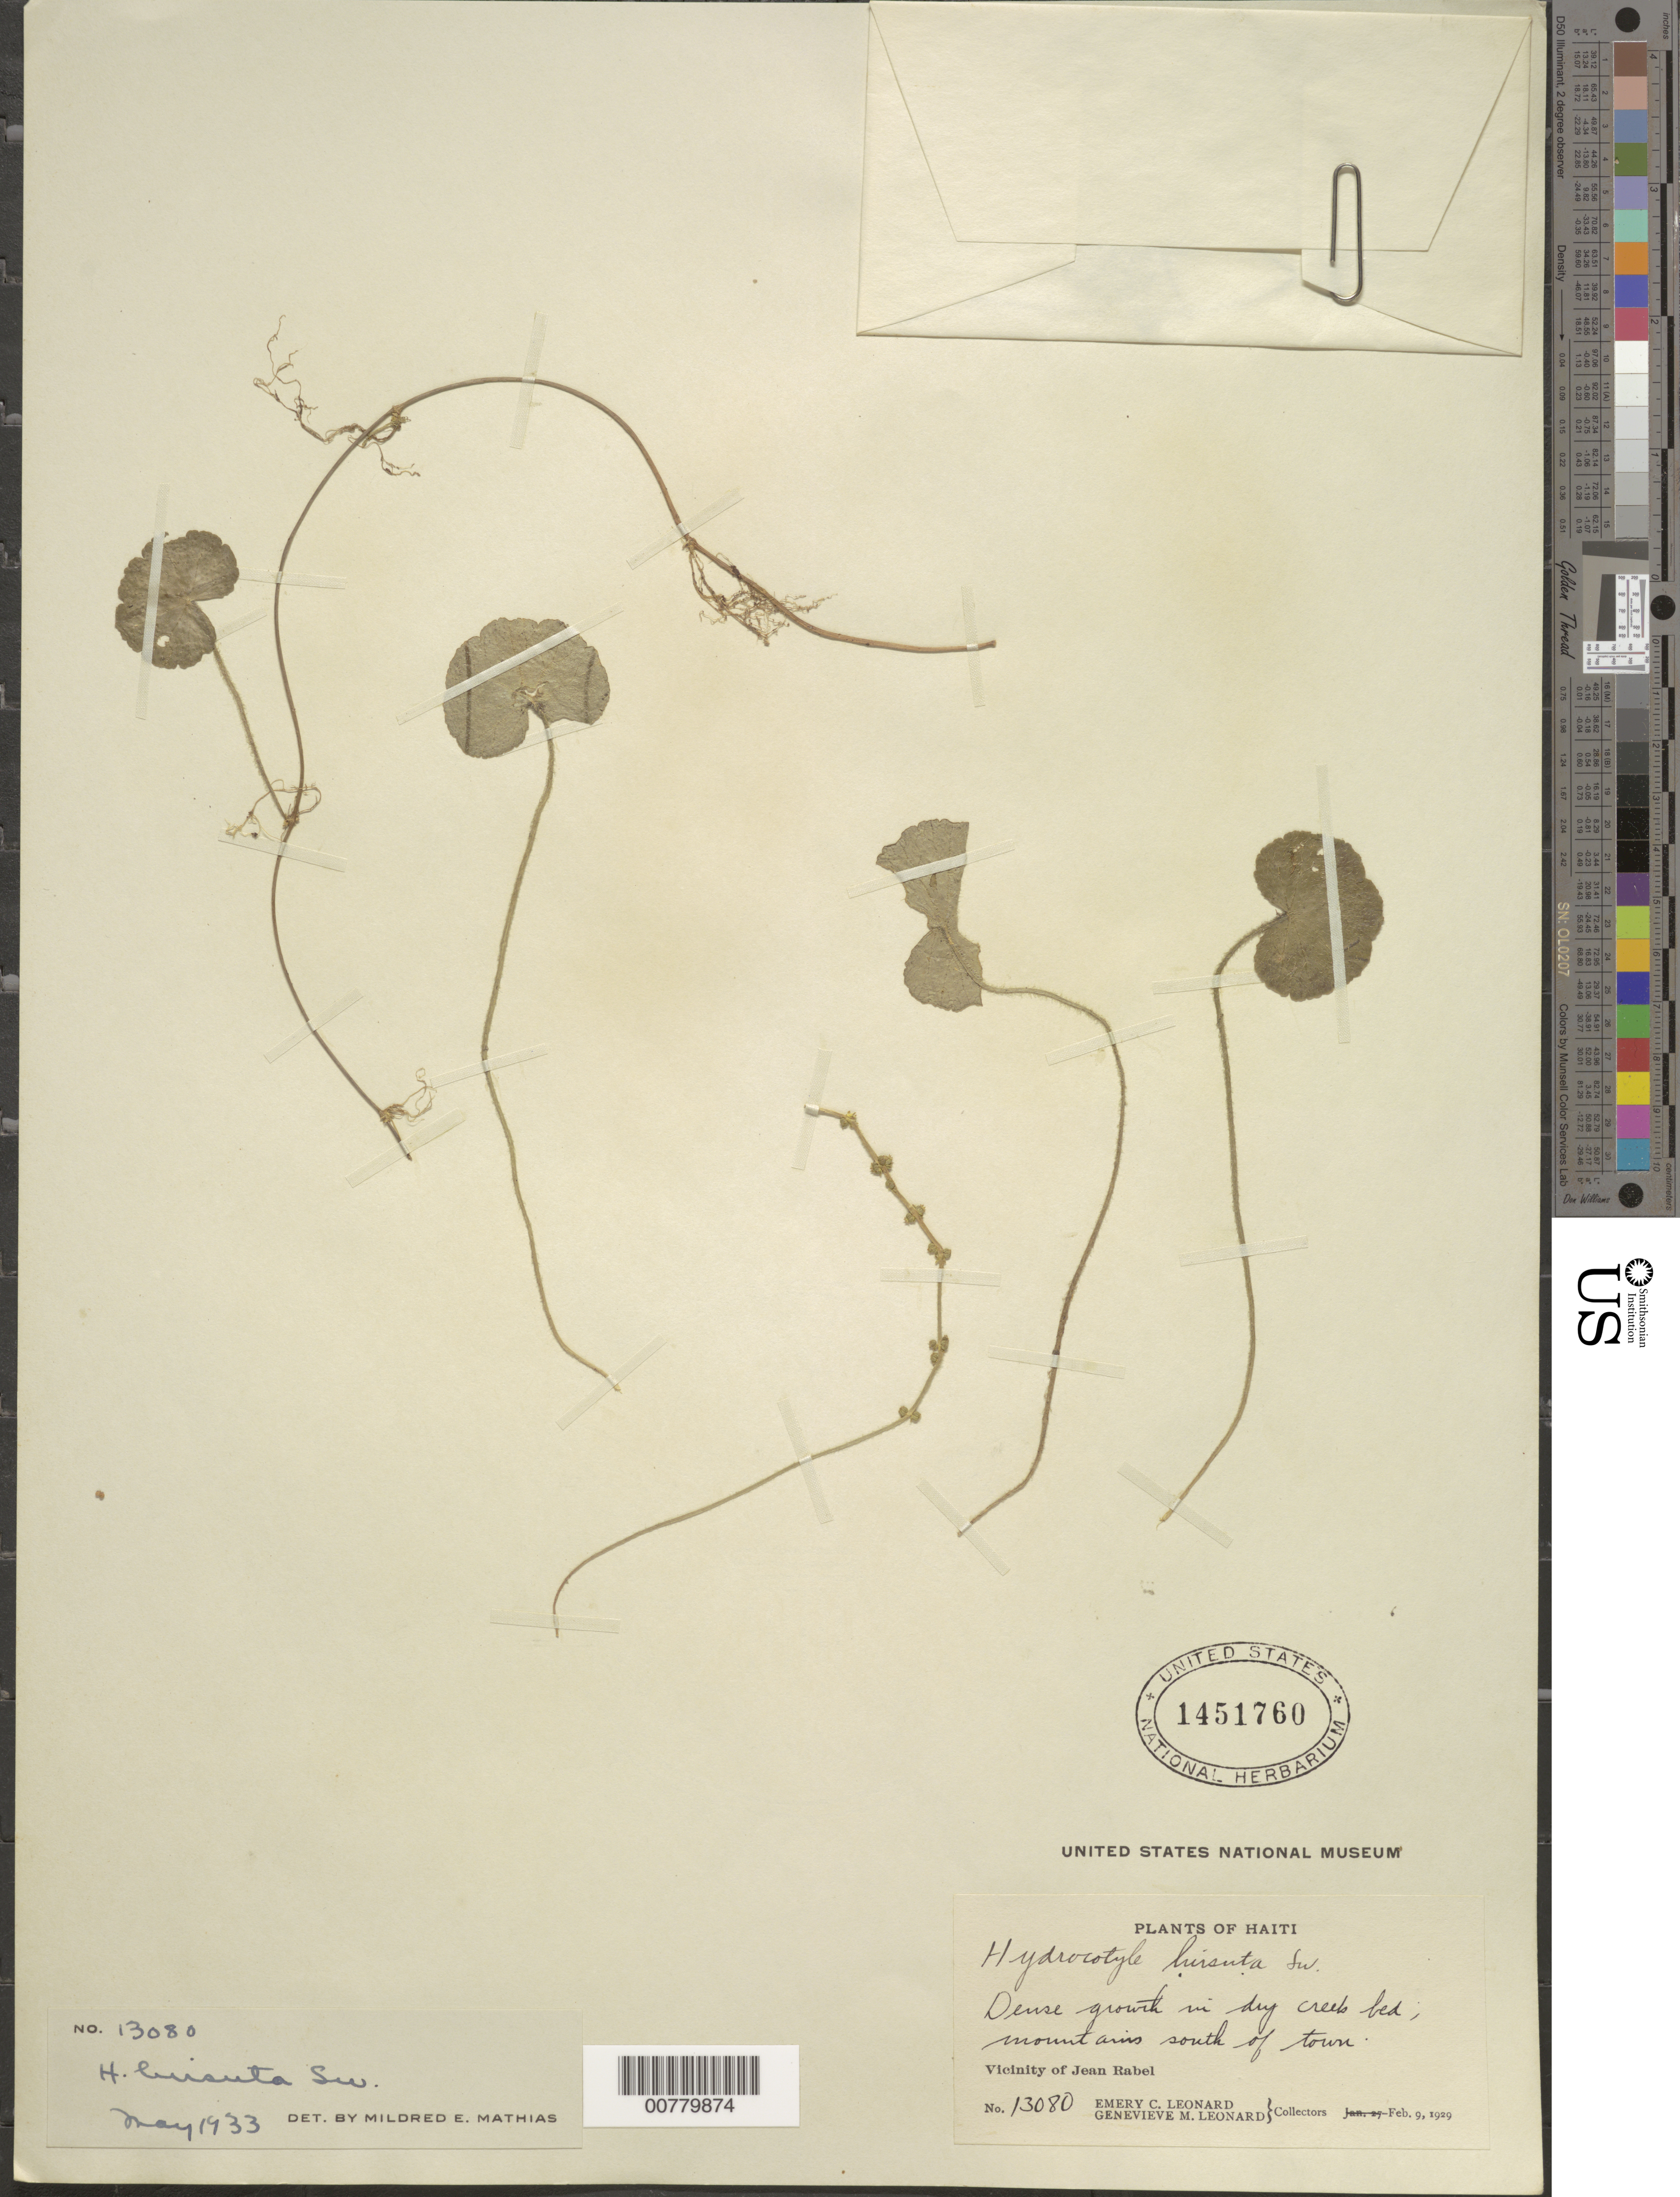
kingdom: Plantae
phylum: Tracheophyta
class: Magnoliopsida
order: Apiales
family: Araliaceae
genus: Hydrocotyle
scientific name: Hydrocotyle hirsuta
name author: Sw.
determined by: Mathias, M. E.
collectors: E. C. Leonard & G. M. Leonard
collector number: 13080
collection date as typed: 09 Feb 1929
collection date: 1929-02-09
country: Haiti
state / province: Nord-Ouest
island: Hispaniola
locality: Vicinity of Jean Rabel, mountains south of town.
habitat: In dry creek bed.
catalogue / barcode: US 1451760